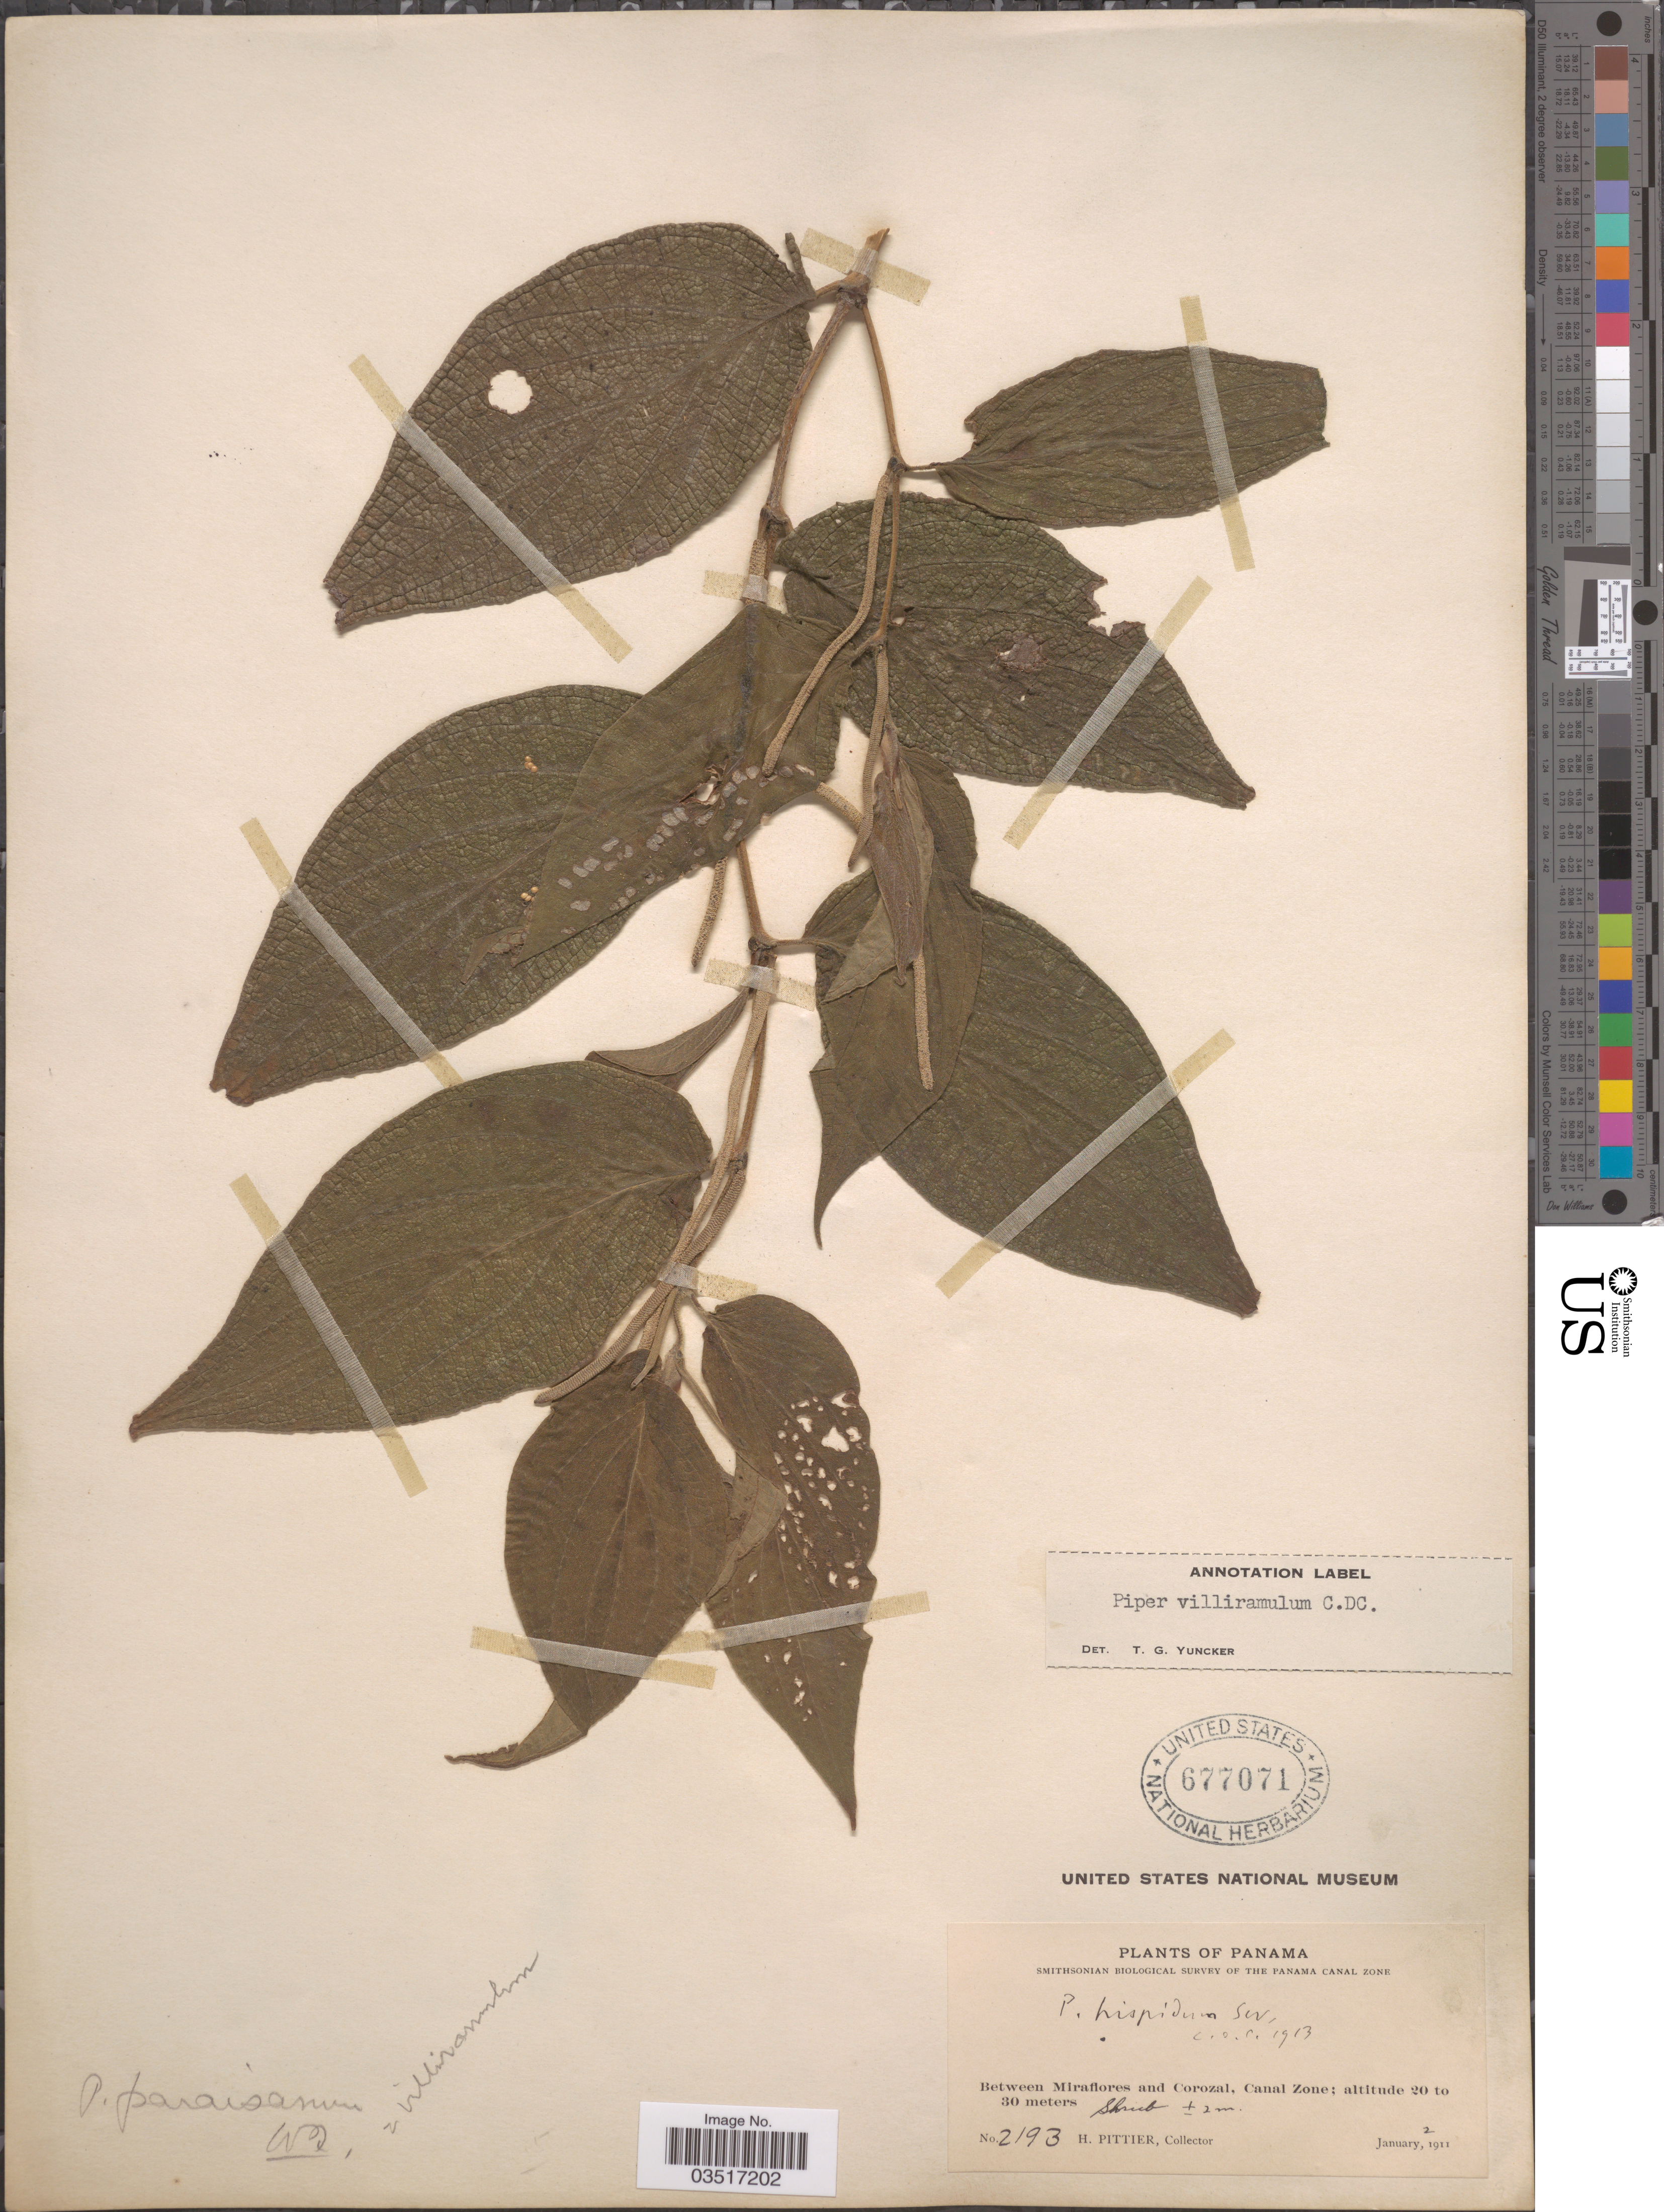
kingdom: Plantae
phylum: Tracheophyta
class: Magnoliopsida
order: Piperales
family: Piperaceae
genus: Piper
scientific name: Piper villiramulum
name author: C. DC.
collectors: H. F. Pittier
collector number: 2193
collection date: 1911-01-02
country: Panama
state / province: Colón / Panamá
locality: Between Miraflores and Corozal, Canal Zone.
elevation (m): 20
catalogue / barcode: US 677071